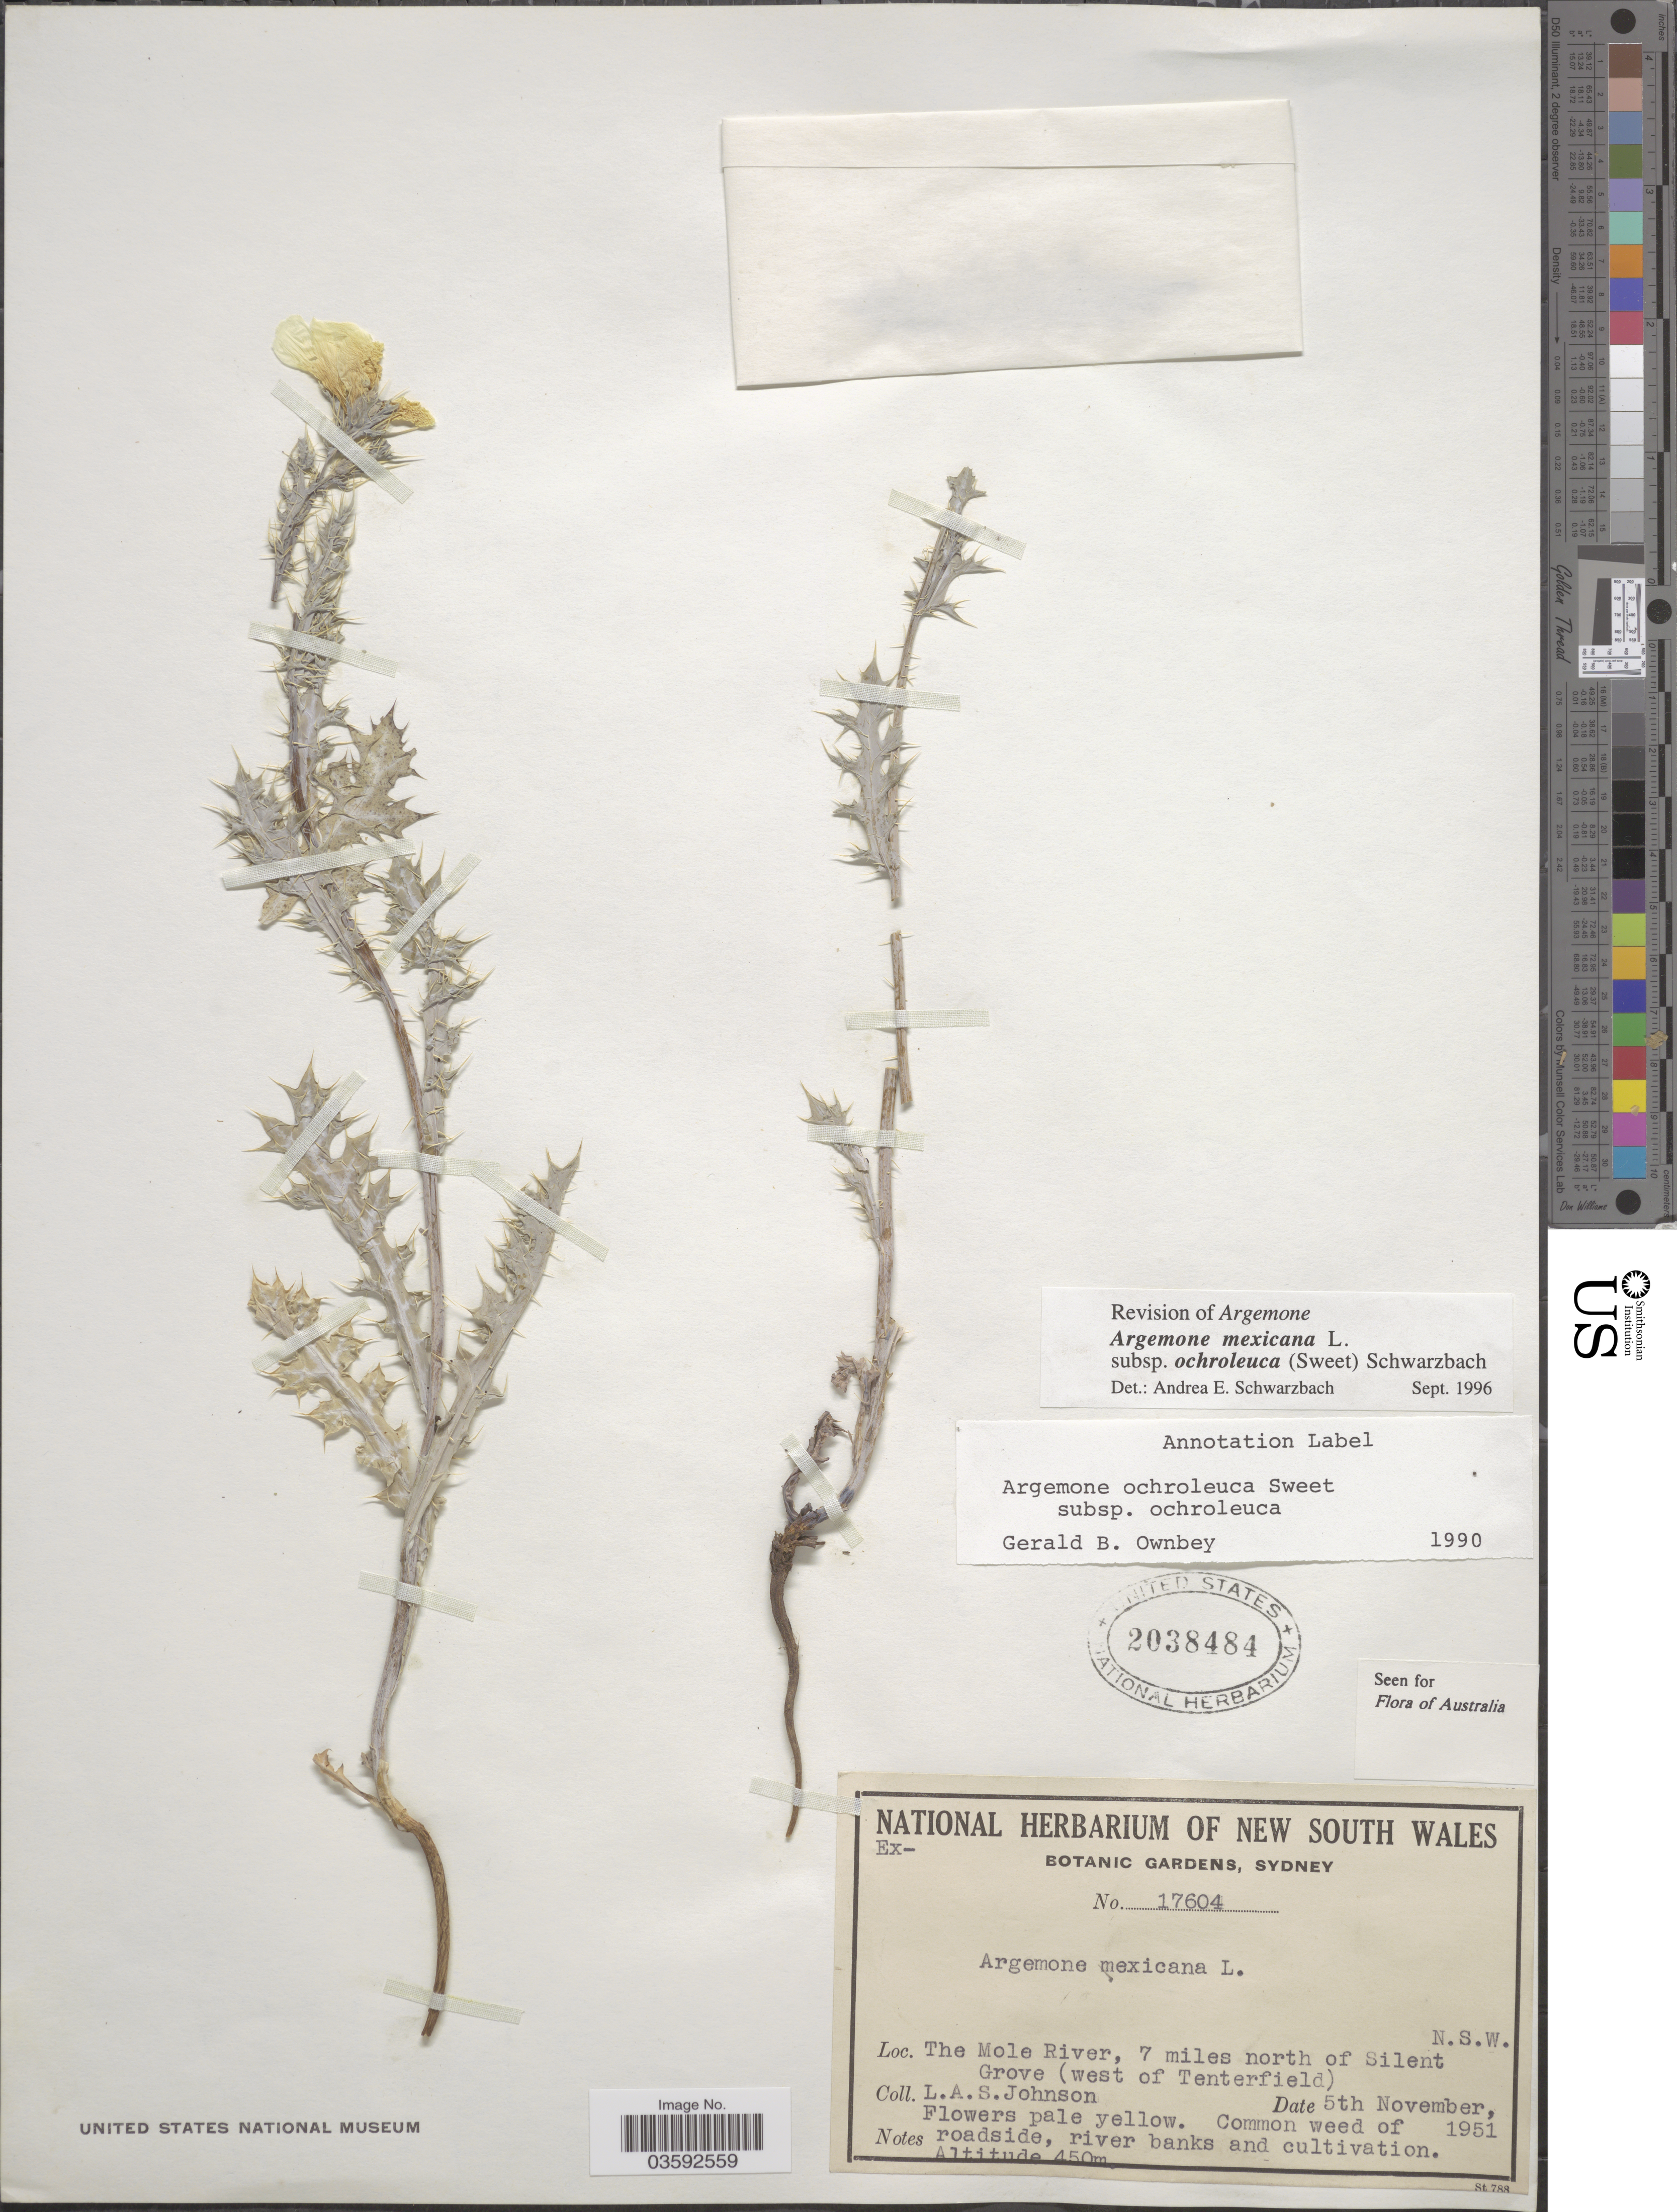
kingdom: Plantae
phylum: Tracheophyta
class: Magnoliopsida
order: Ranunculales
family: Papaveraceae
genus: Argemone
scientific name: Argemone mexicana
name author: L.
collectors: L. A. S. Johnson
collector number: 17604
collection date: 1951-11-05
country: Australia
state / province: New South Wales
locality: The Mole River, 7 miles north of Silent Grove (west of Tenterfield).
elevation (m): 450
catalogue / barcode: US 2038484